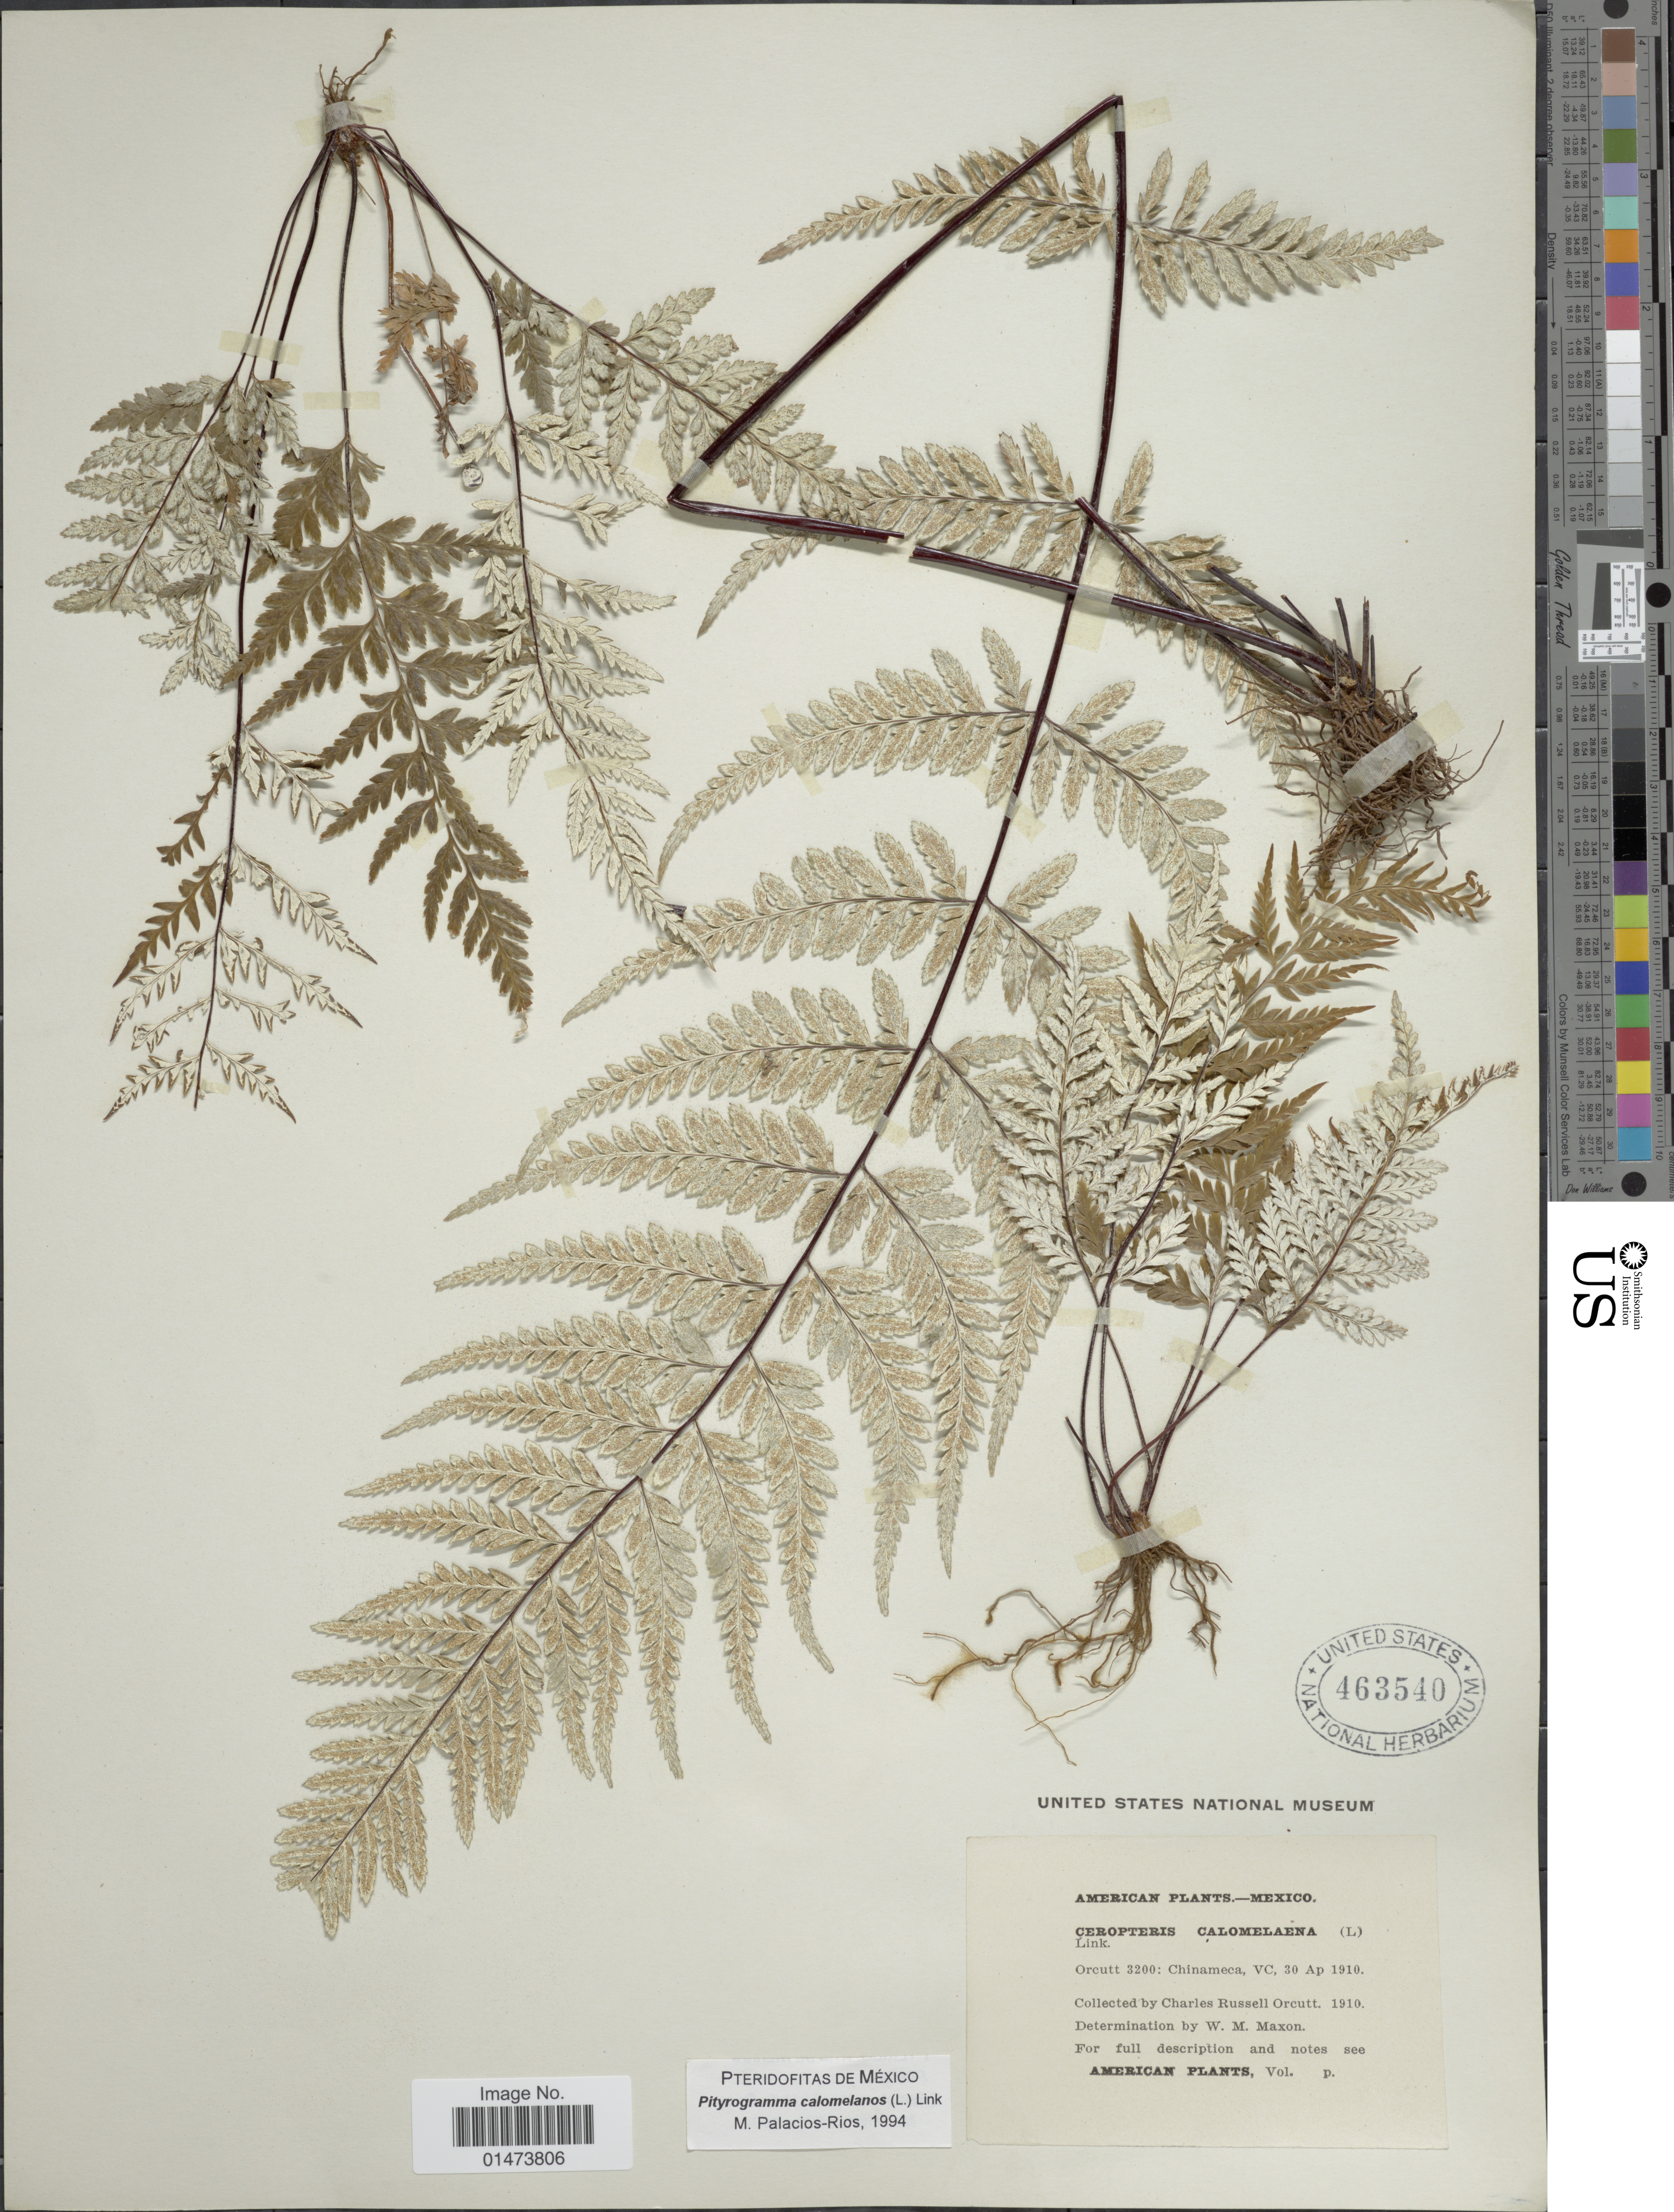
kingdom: Plantae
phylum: Tracheophyta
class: Polypodiopsida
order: Polypodiales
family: Pteridaceae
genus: Pityrogramma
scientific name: Pityrogramma calomelanos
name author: (L.) Link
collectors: C. R. Orcutt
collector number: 3200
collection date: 1910-04-30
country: Mexico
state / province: Veracruz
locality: Chinameca, VC.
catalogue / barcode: US 463540